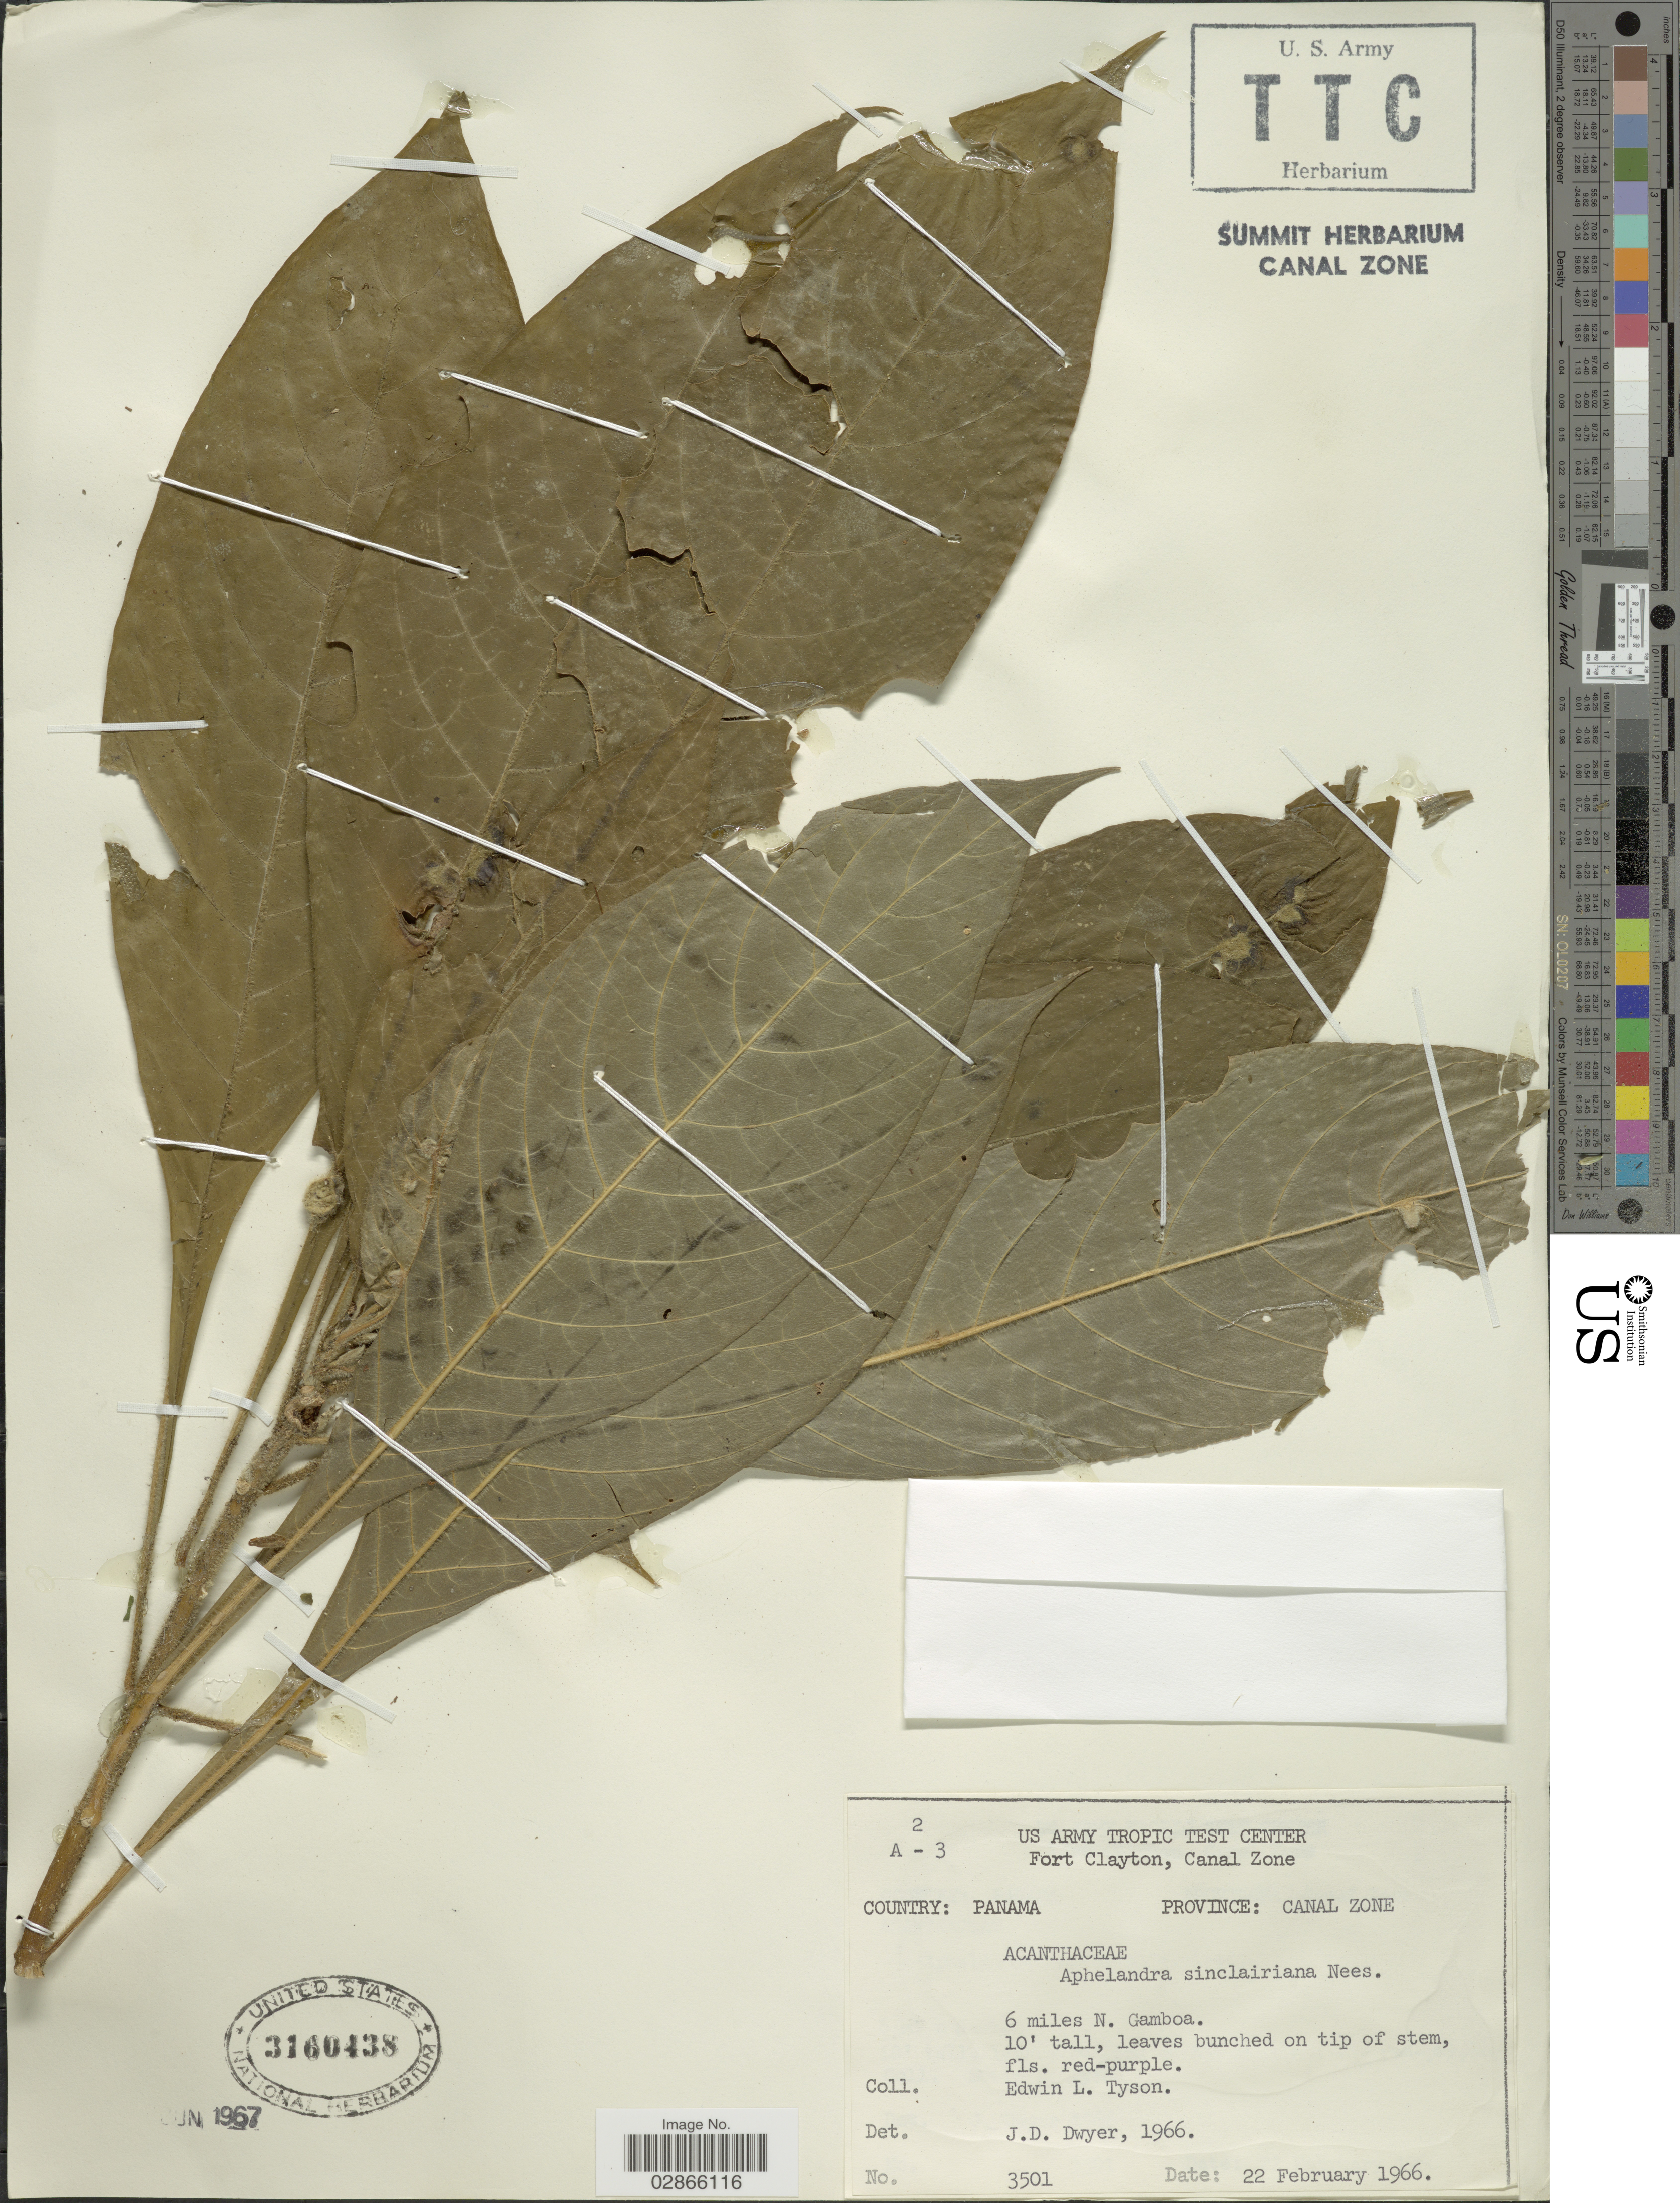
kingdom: Plantae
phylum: Tracheophyta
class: Magnoliopsida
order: Lamiales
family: Acanthaceae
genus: Aphelandra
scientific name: Aphelandra sinclairiana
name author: Nees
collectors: E. L. Tyson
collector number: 3501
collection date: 1966-02-22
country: Panama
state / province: Colón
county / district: Canal Zone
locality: Province: Canal Zone. 6 miles N. Gamboa.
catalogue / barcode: US 3160438